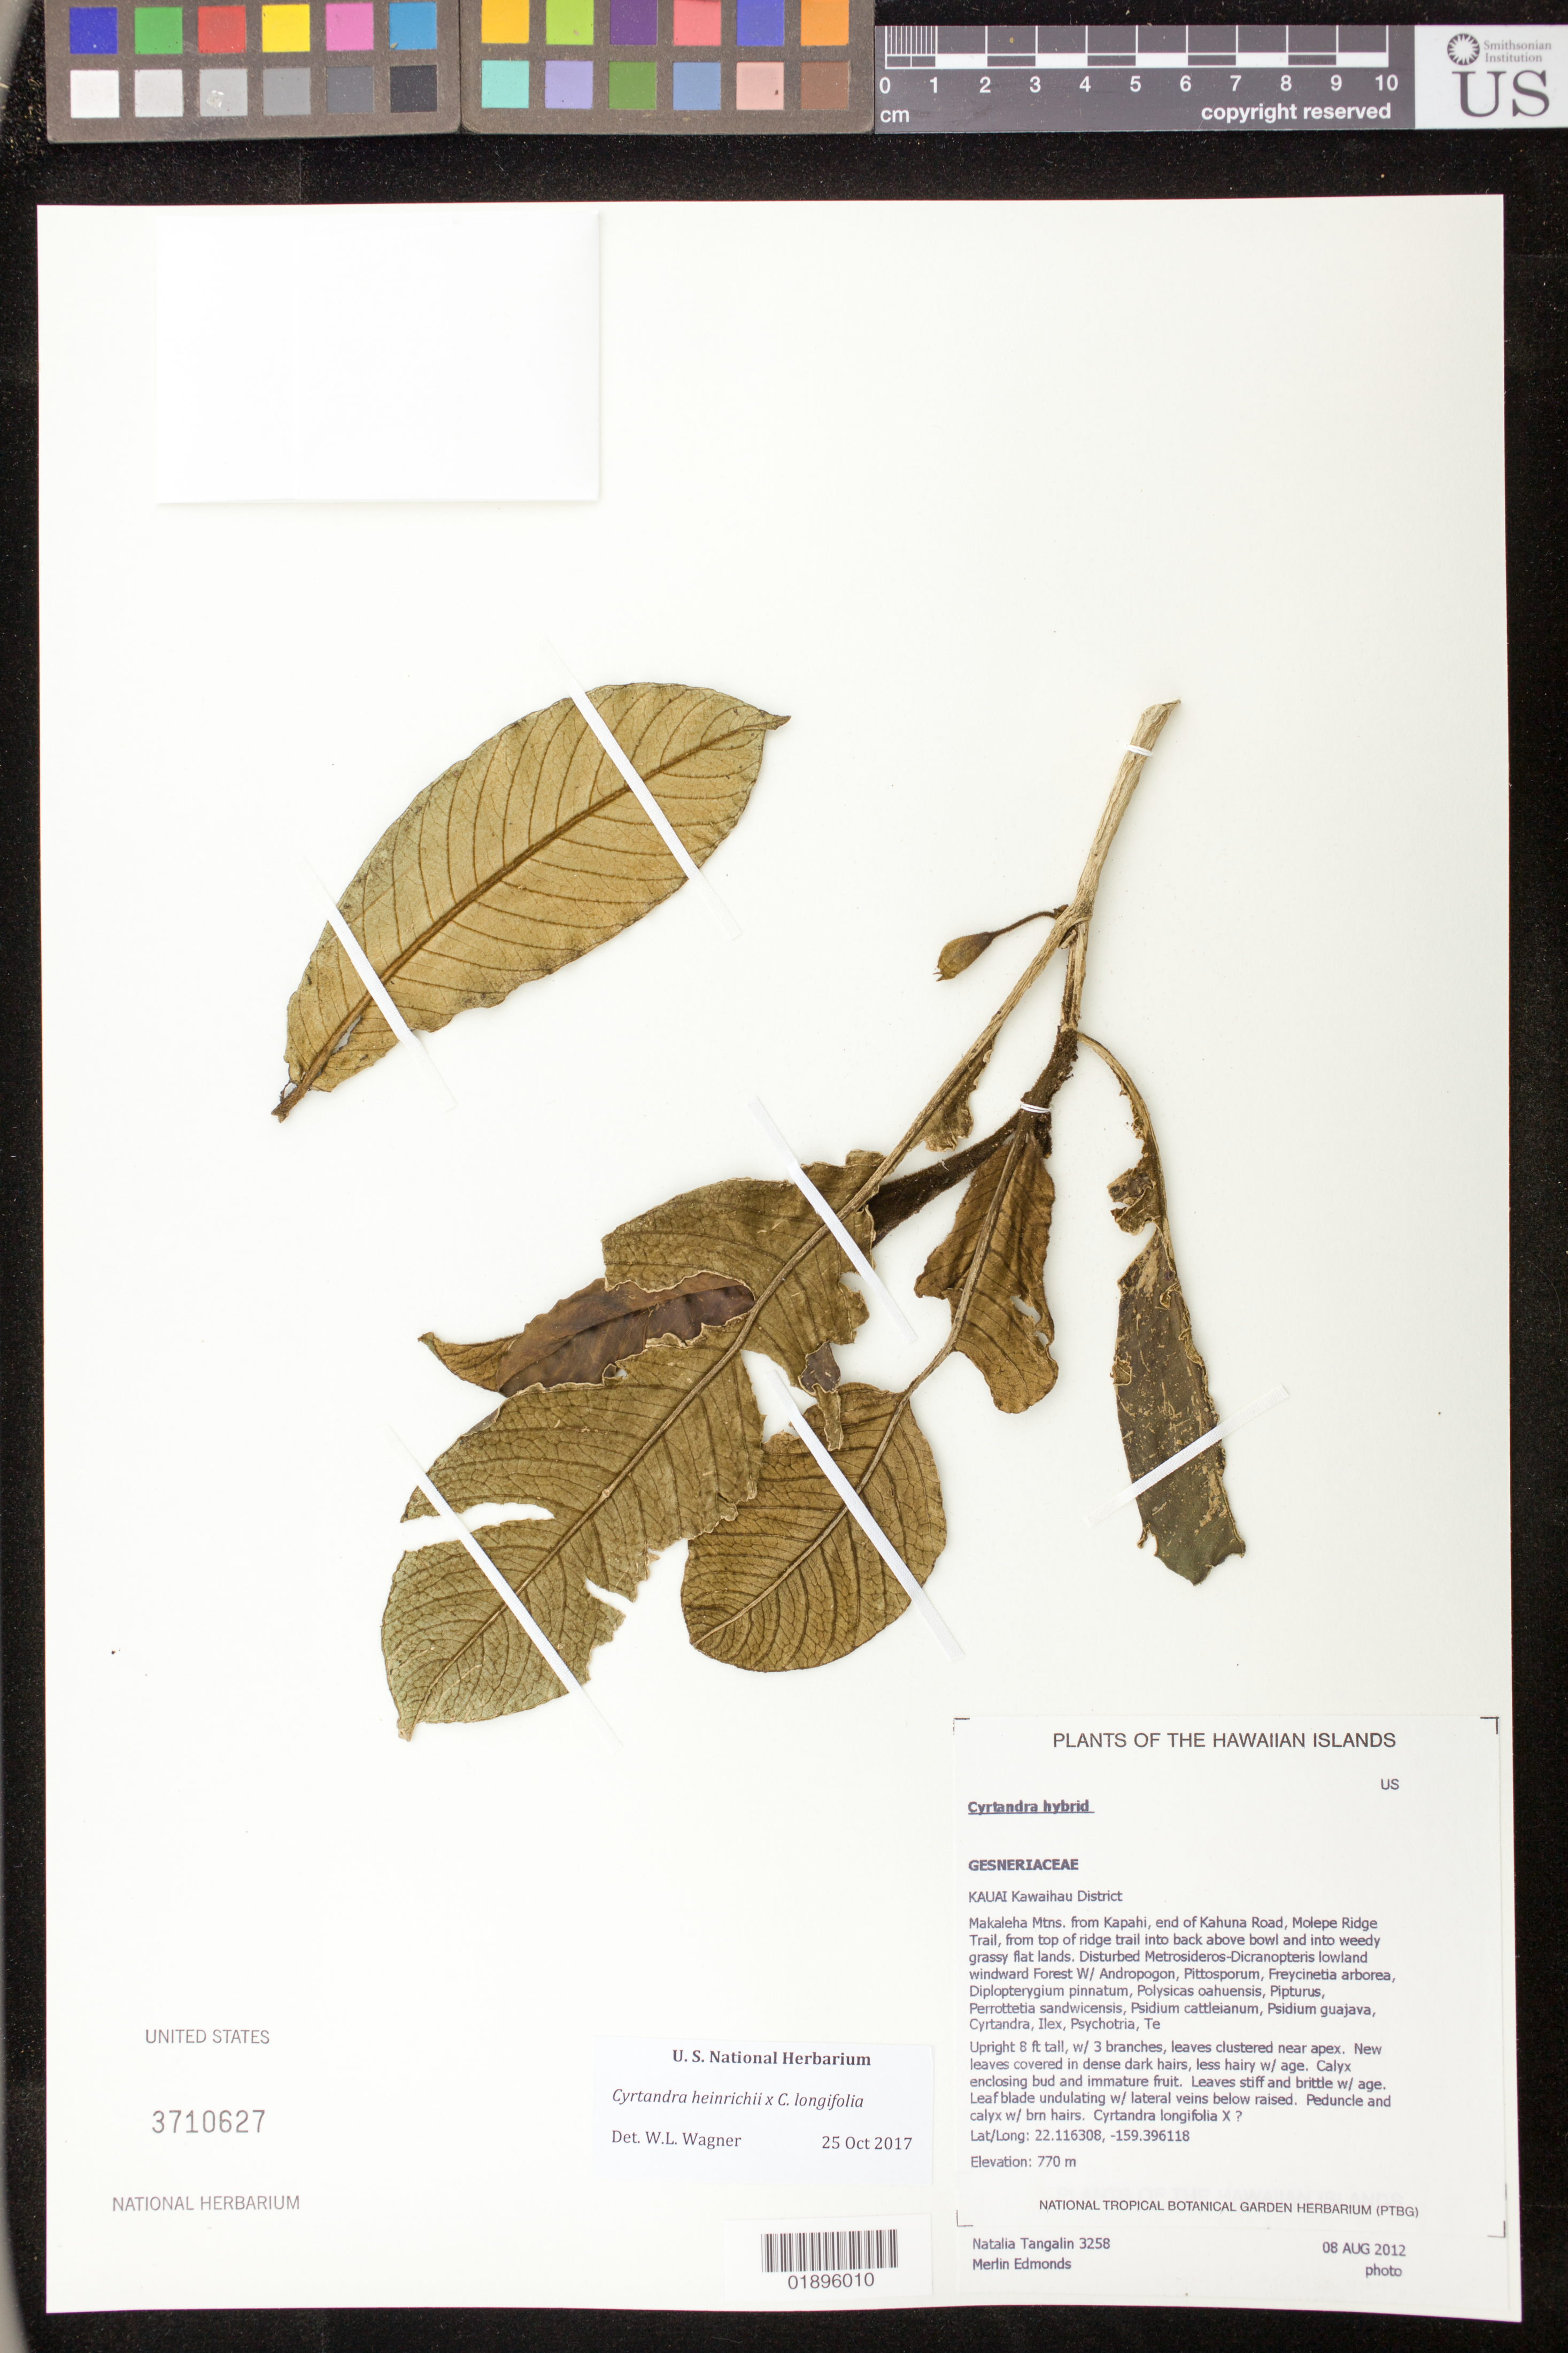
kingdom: Plantae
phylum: Tracheophyta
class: Magnoliopsida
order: Lamiales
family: Gesneriaceae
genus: Cyrtandra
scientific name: Cyrtandra heinrichii x C. longifolia (Wawra) Hillebr. ex C.B. Clarke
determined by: Wagner, W. L., (BOT), Smithsonian Institution - National Museum of Natural History (UNITED STATES)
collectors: N. Tangalin & M. Edmonds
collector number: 3258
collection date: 2012-08-08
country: United States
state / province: Hawaii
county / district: Kauai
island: Kaua'i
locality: Kawaihau District, Makaleha Mtns. from Kapahi, end of Kahuna Road, Molepe Ridge Trail, from top of ridge trail into back above bowl and into weedy grassy flat lands.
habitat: Disturbed lowland windward forest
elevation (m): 770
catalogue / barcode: US 3710627